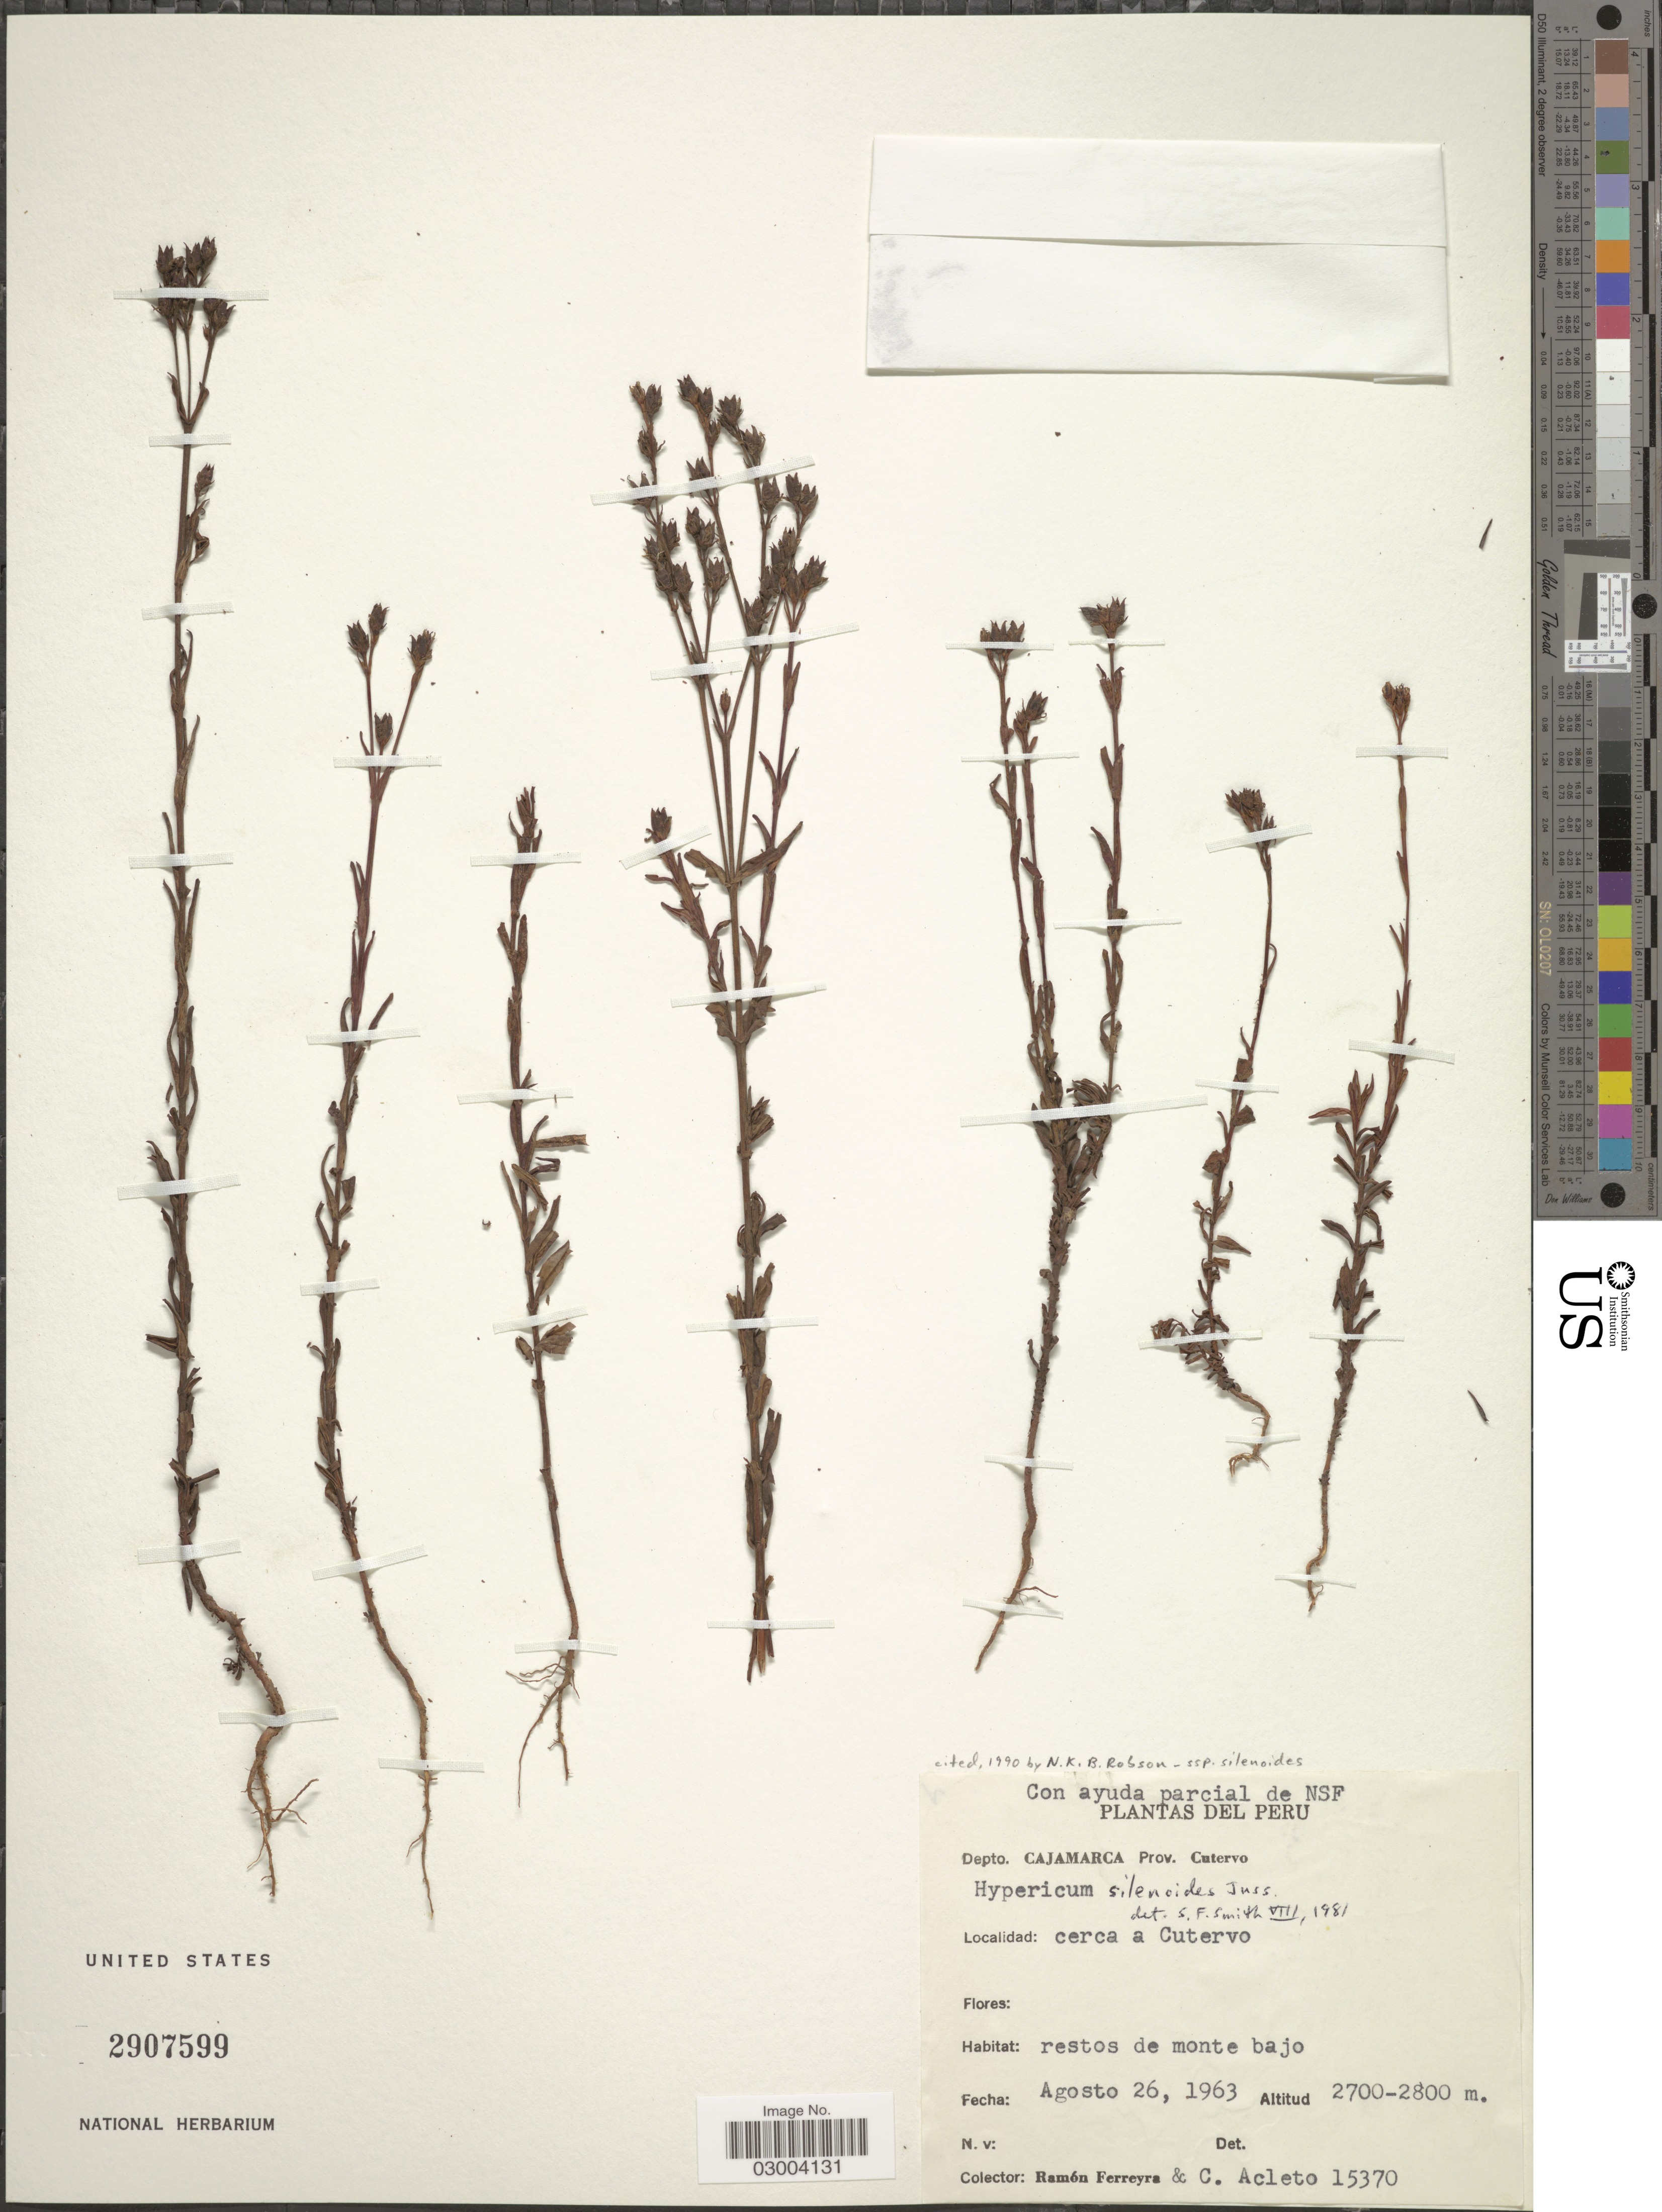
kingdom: Plantae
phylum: Tracheophyta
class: Magnoliopsida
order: Malpighiales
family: Hypericaceae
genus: Hypericum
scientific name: Hypericum silenoides subsp. silenoides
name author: Juss.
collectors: R. A. Ferreyra & C. Acleto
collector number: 15370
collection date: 1963-08-26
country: Peru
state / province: Cajamarca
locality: Depto. Cajamarca, Prov. Cutervo, cerca a Cutervo.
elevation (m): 2700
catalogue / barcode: US 2907599